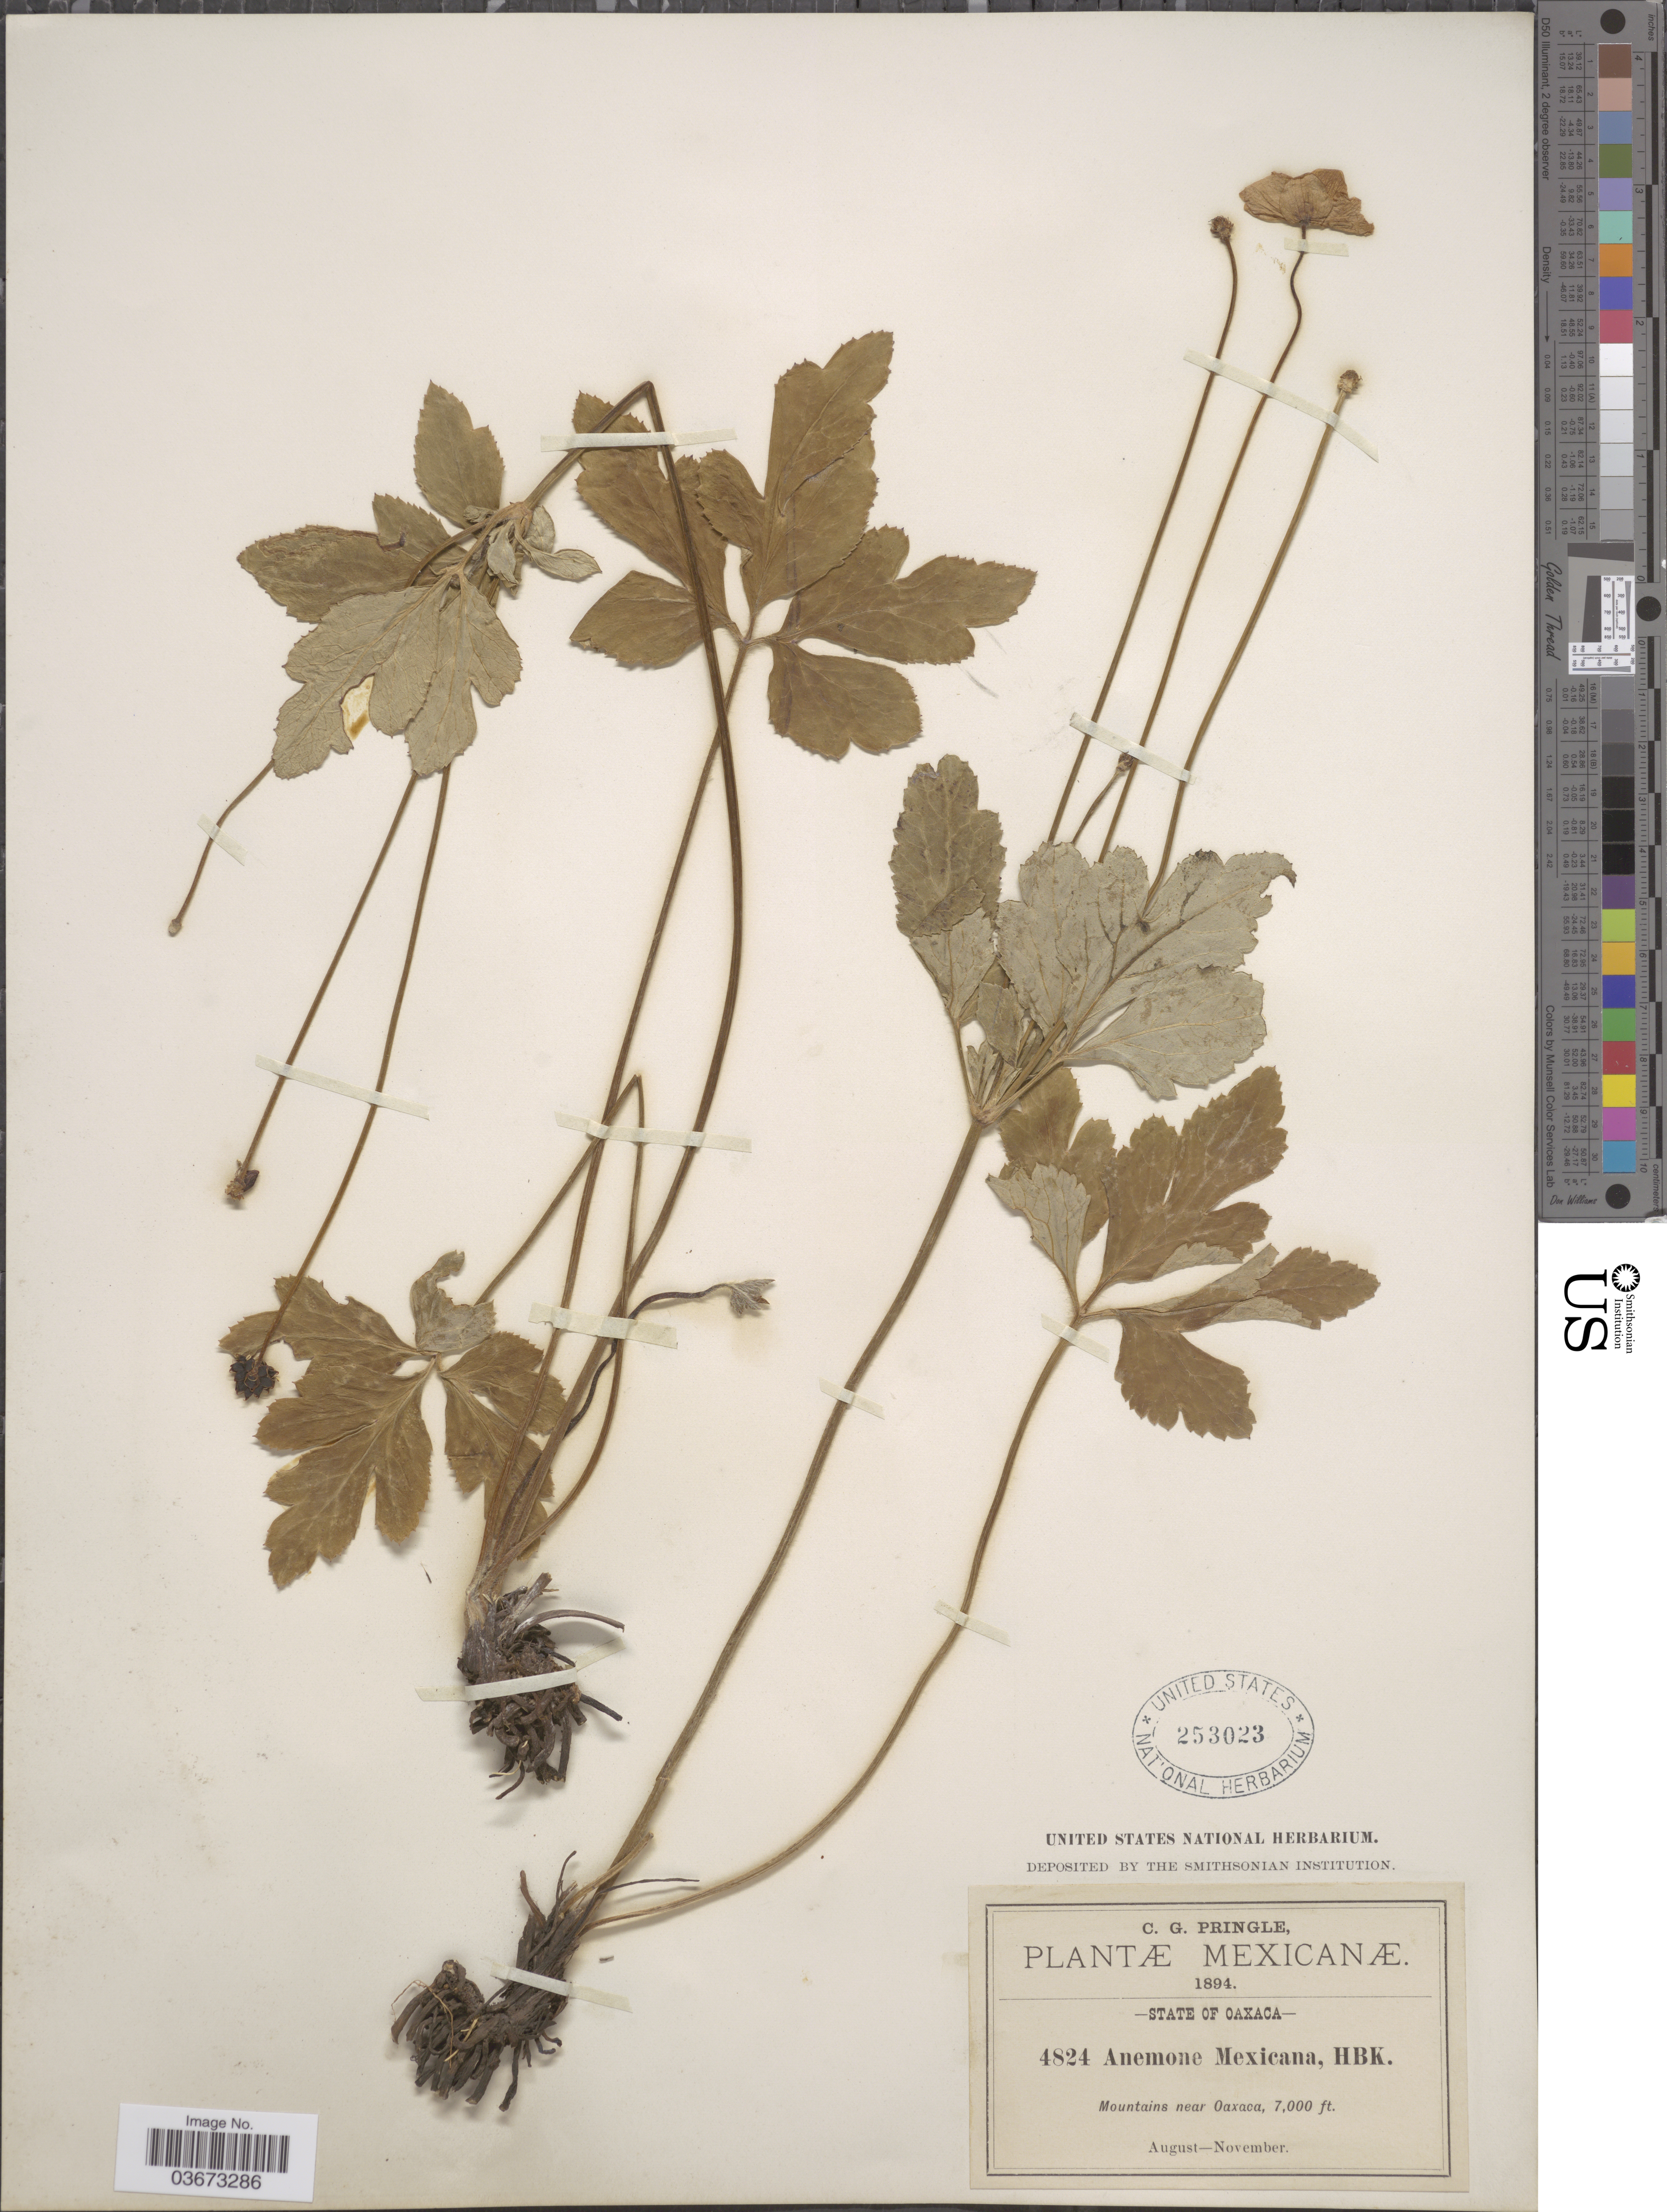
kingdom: Plantae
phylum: Tracheophyta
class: Magnoliopsida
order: Ranunculales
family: Ranunculaceae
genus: Anemone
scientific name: Anemone mexicana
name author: Kunth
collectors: C. G. Pringle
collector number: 4824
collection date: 1894-08/1894-11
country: Mexico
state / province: Oaxaca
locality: Mountains near Oaxaca.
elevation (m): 2134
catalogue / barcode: US 253023